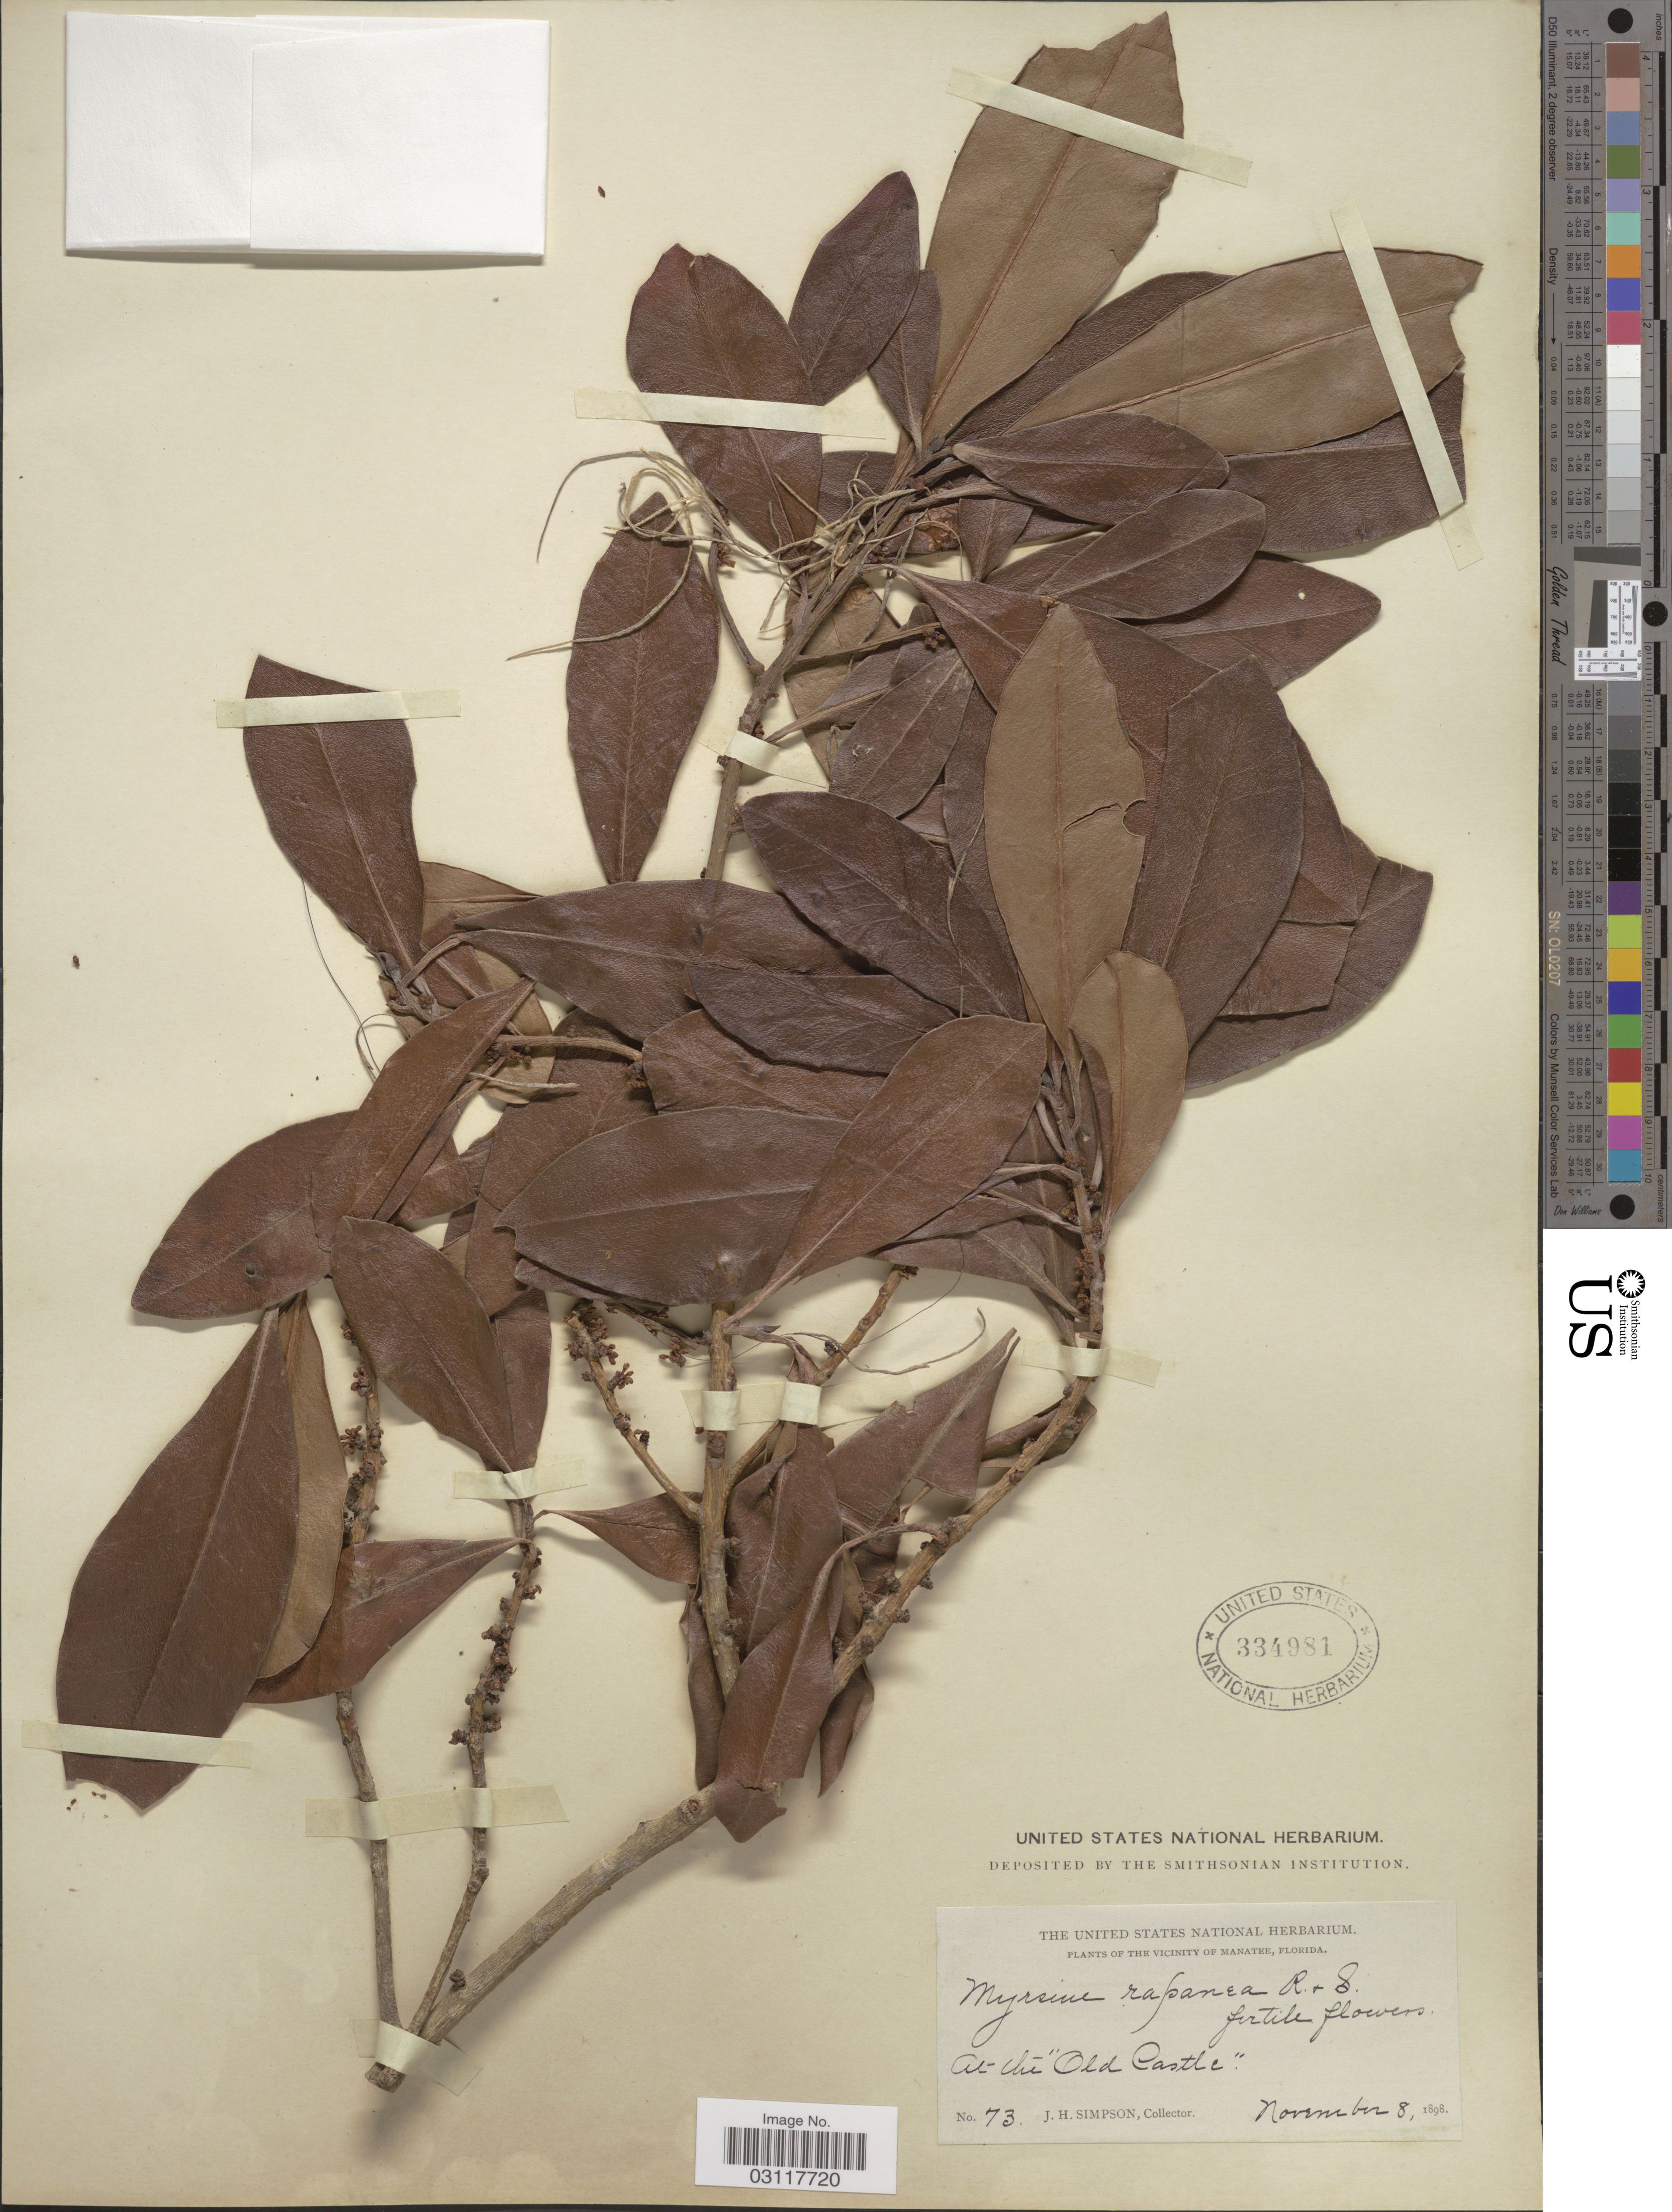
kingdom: Plantae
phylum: Tracheophyta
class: Magnoliopsida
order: Ericales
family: Primulaceae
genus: Rapanea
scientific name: Rapanea guianensis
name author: Aubl.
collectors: J. H. Simpson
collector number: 73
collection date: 1898-11-08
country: United States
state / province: Florida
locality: The Vicinity of Manatee, At the "Old Castle".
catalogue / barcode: US 334981